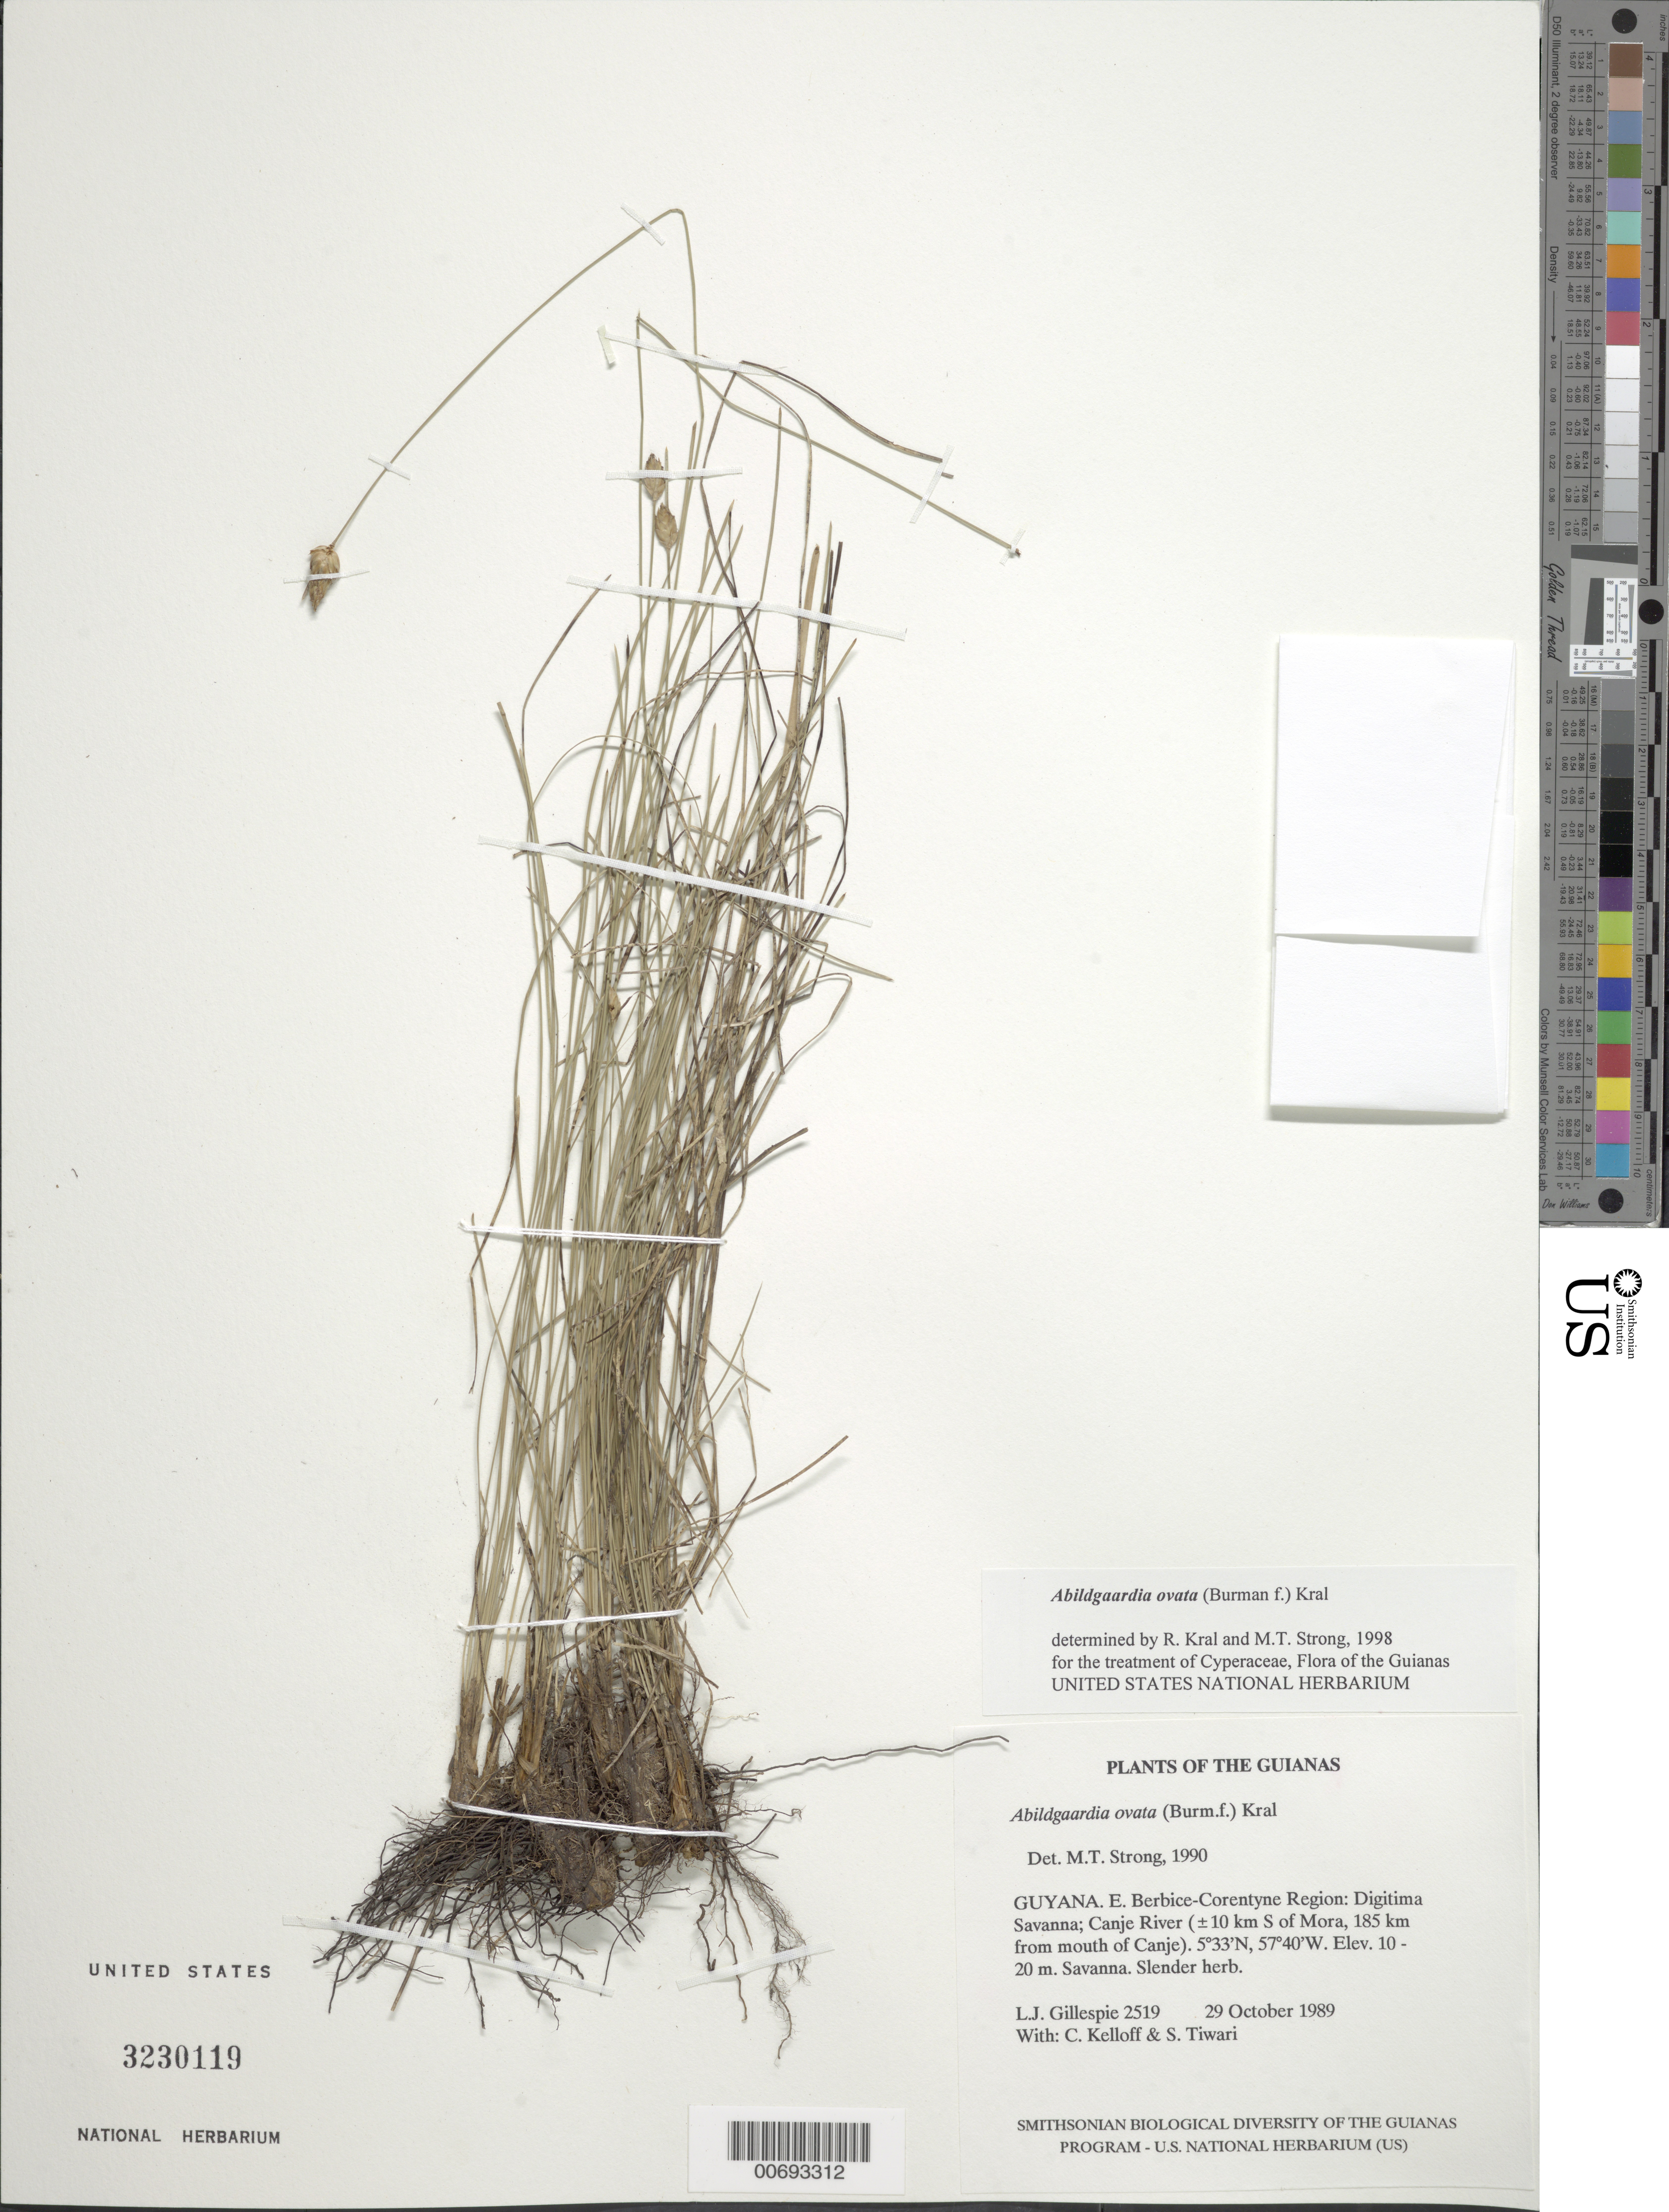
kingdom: Plantae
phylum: Tracheophyta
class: Liliopsida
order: Poales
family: Cyperaceae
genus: Abildgaardia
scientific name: Abildgaardia ovata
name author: (Burm. f.) Kral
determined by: Strong, M. T., (US), Smithsonian Institution - National Museum of Natural History (UNITED STATES)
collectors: L. J. Gillespie, C. L. Kelloff & S. Tiwari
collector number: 2519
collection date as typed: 30 October 1989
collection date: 1989-10-30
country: Guyana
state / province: E. Berbice-Corentyne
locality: Digitima Savanna, Canje River, ±185 km from mouth of Canje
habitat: Savanna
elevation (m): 10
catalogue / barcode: US 3230119